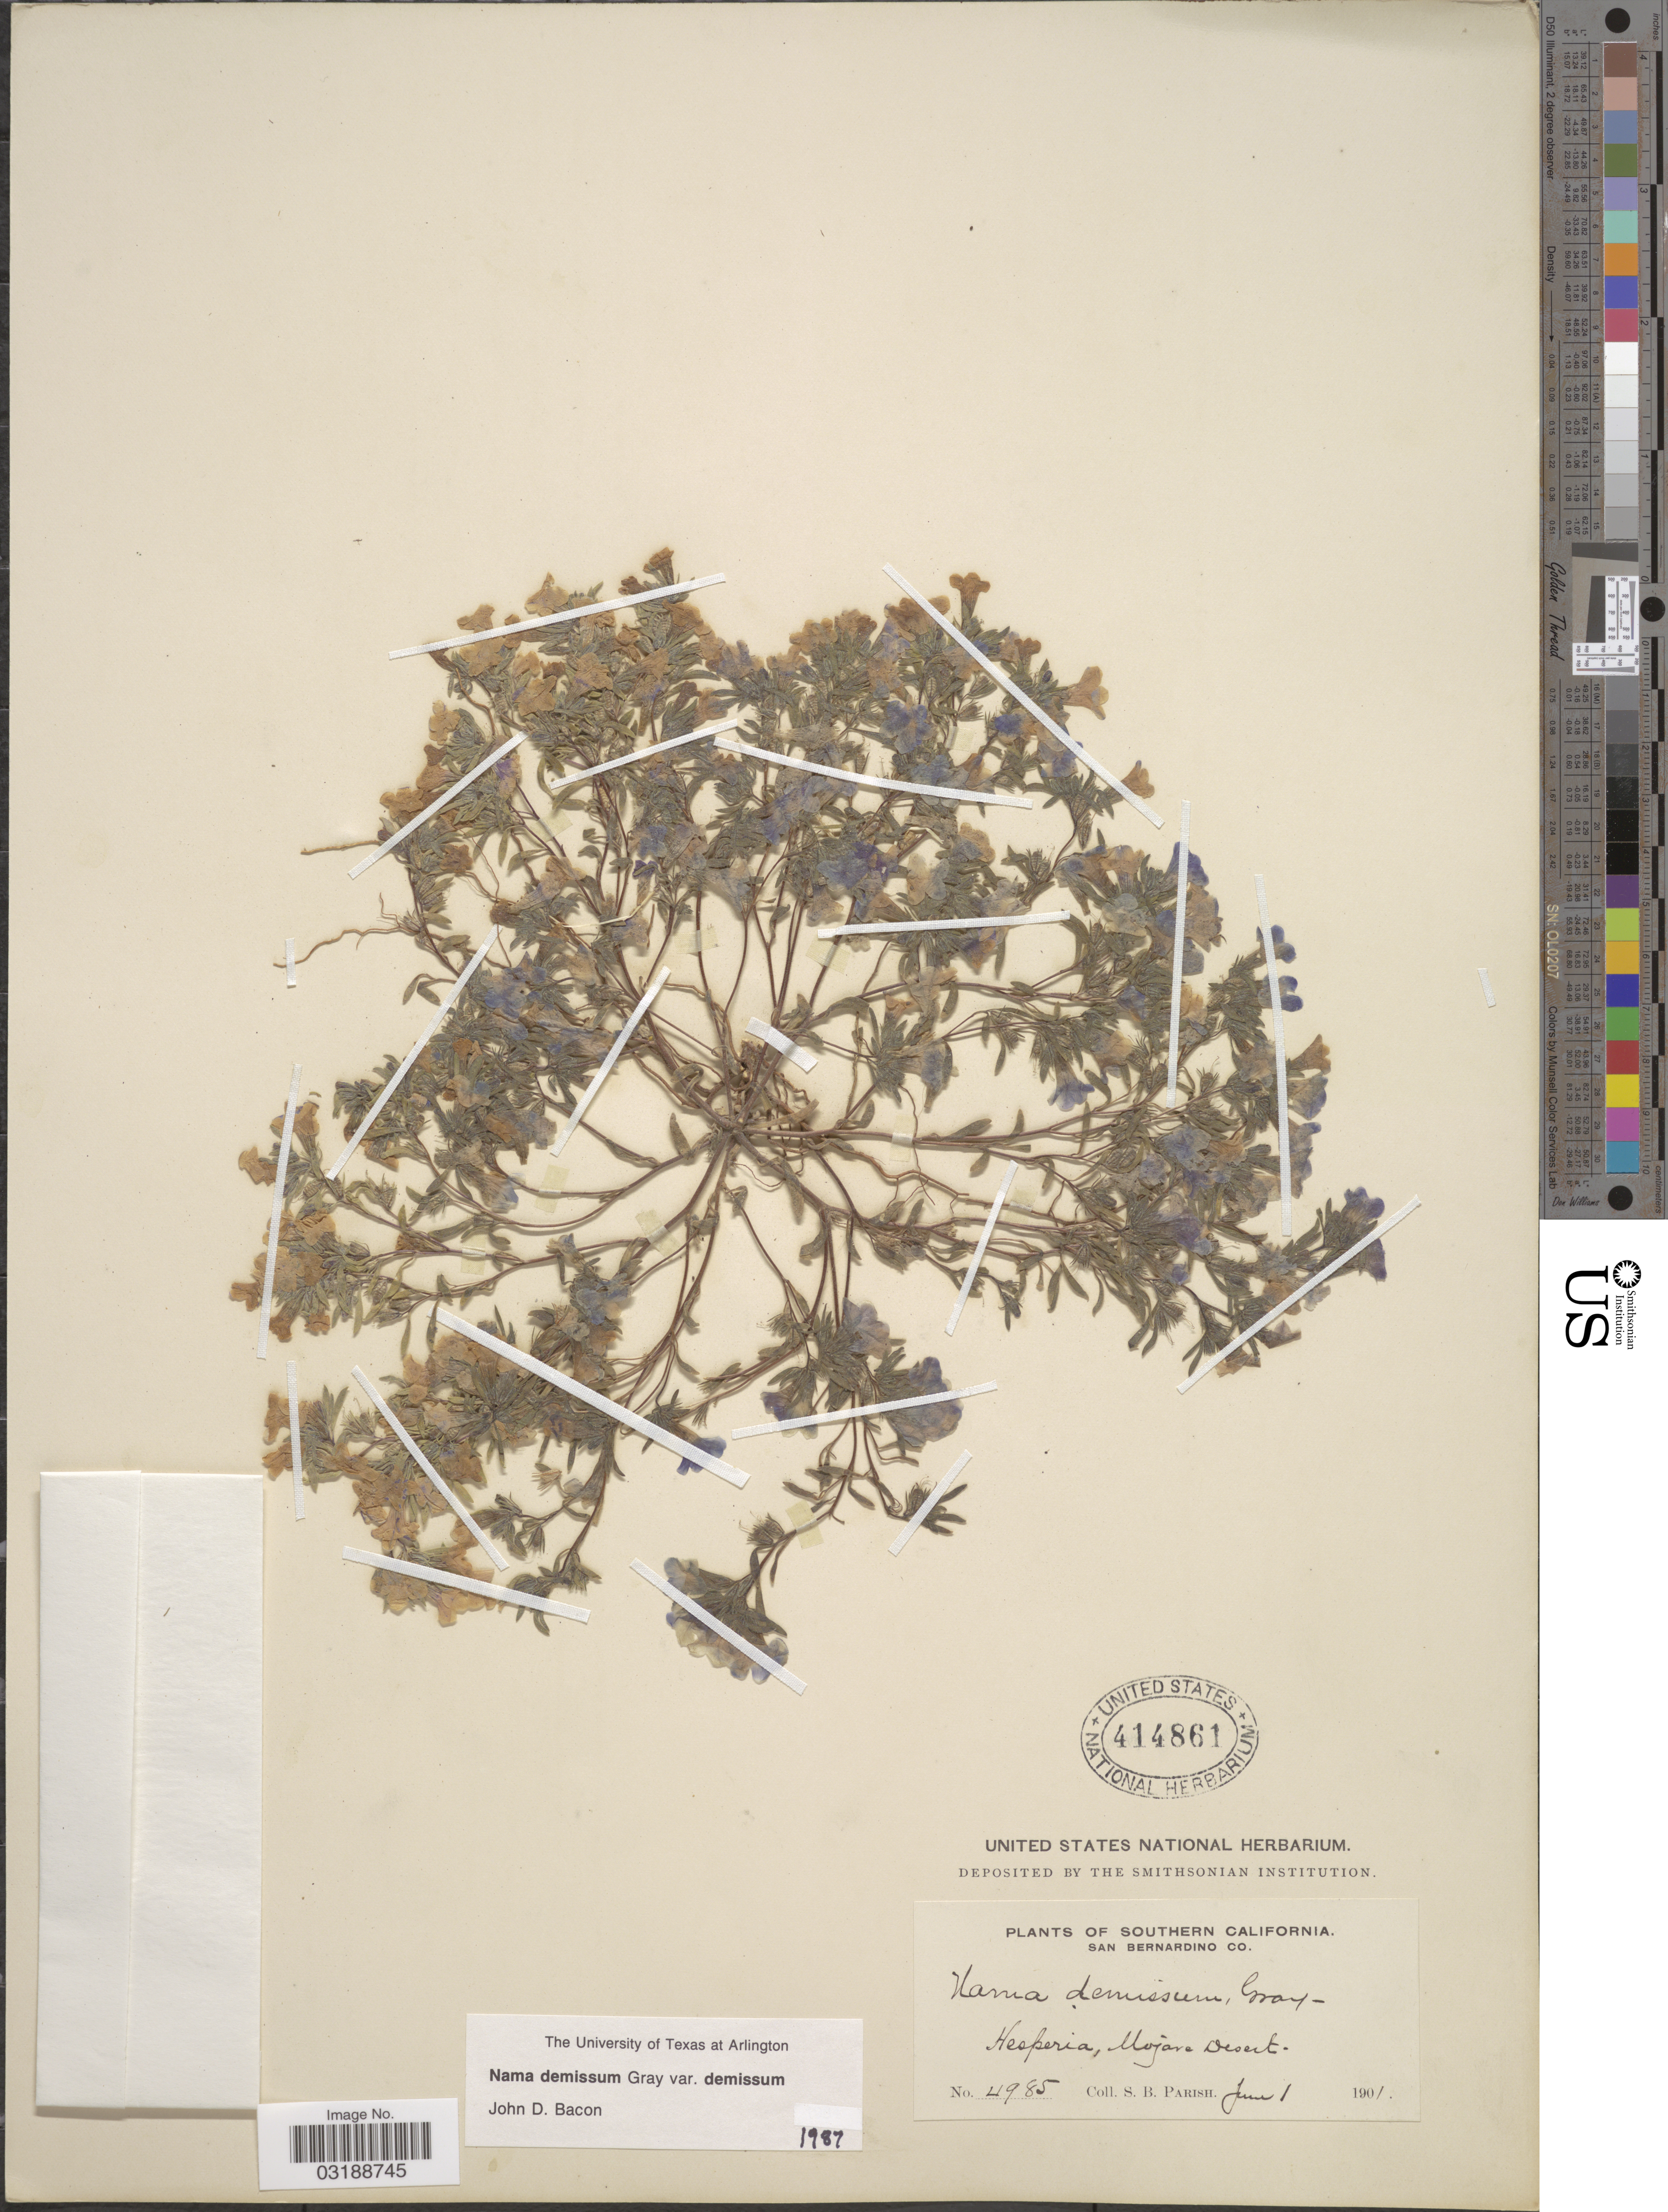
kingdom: Plantae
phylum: Tracheophyta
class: Magnoliopsida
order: Boraginales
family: Namaceae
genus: Nama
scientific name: Nama demissa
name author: A. Gray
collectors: S. B. Parish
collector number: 4985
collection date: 1901-06-01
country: United States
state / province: California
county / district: San Bernardino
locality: Southern California. San Bernardino Co. Hesperia, Mojave Desert.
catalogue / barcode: US 414861